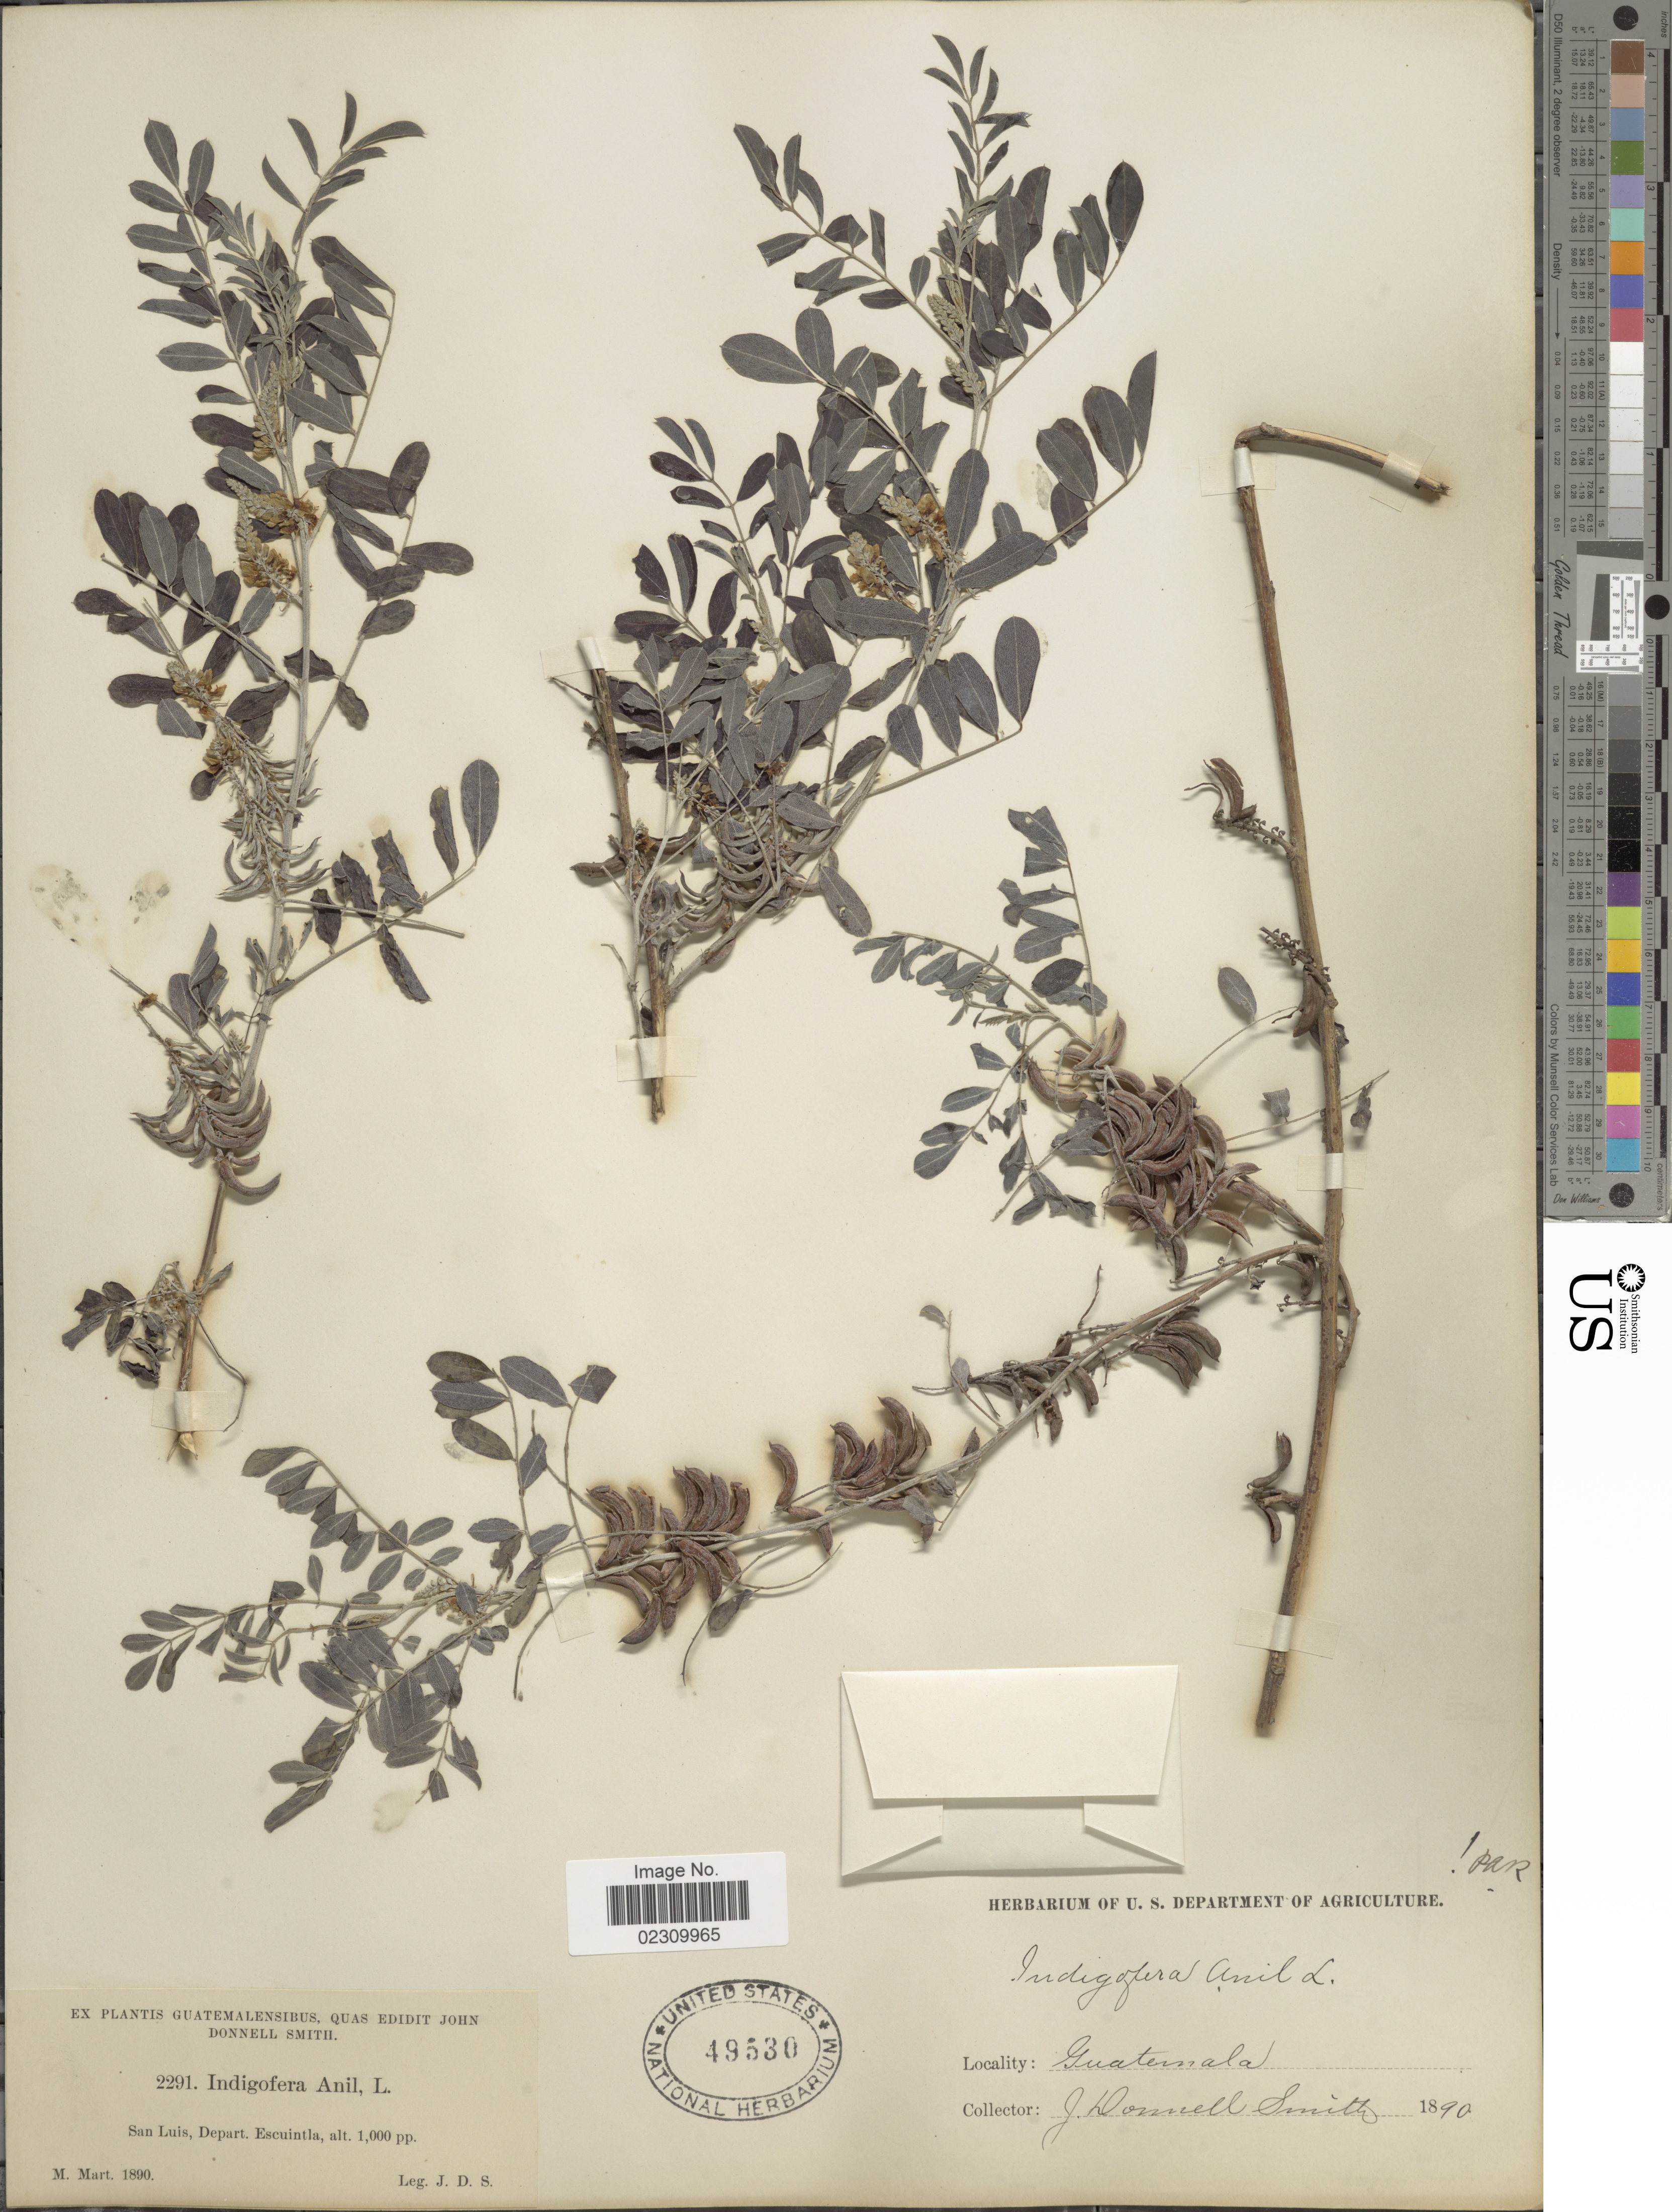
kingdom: Plantae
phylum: Tracheophyta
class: Magnoliopsida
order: Fabales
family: Fabaceae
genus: Indigofera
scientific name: Indigofera suffruticosa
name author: Mill.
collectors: J. Donnell Smith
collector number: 2291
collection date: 1890-03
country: Guatemala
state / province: Escuintla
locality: San Luis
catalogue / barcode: US 49530